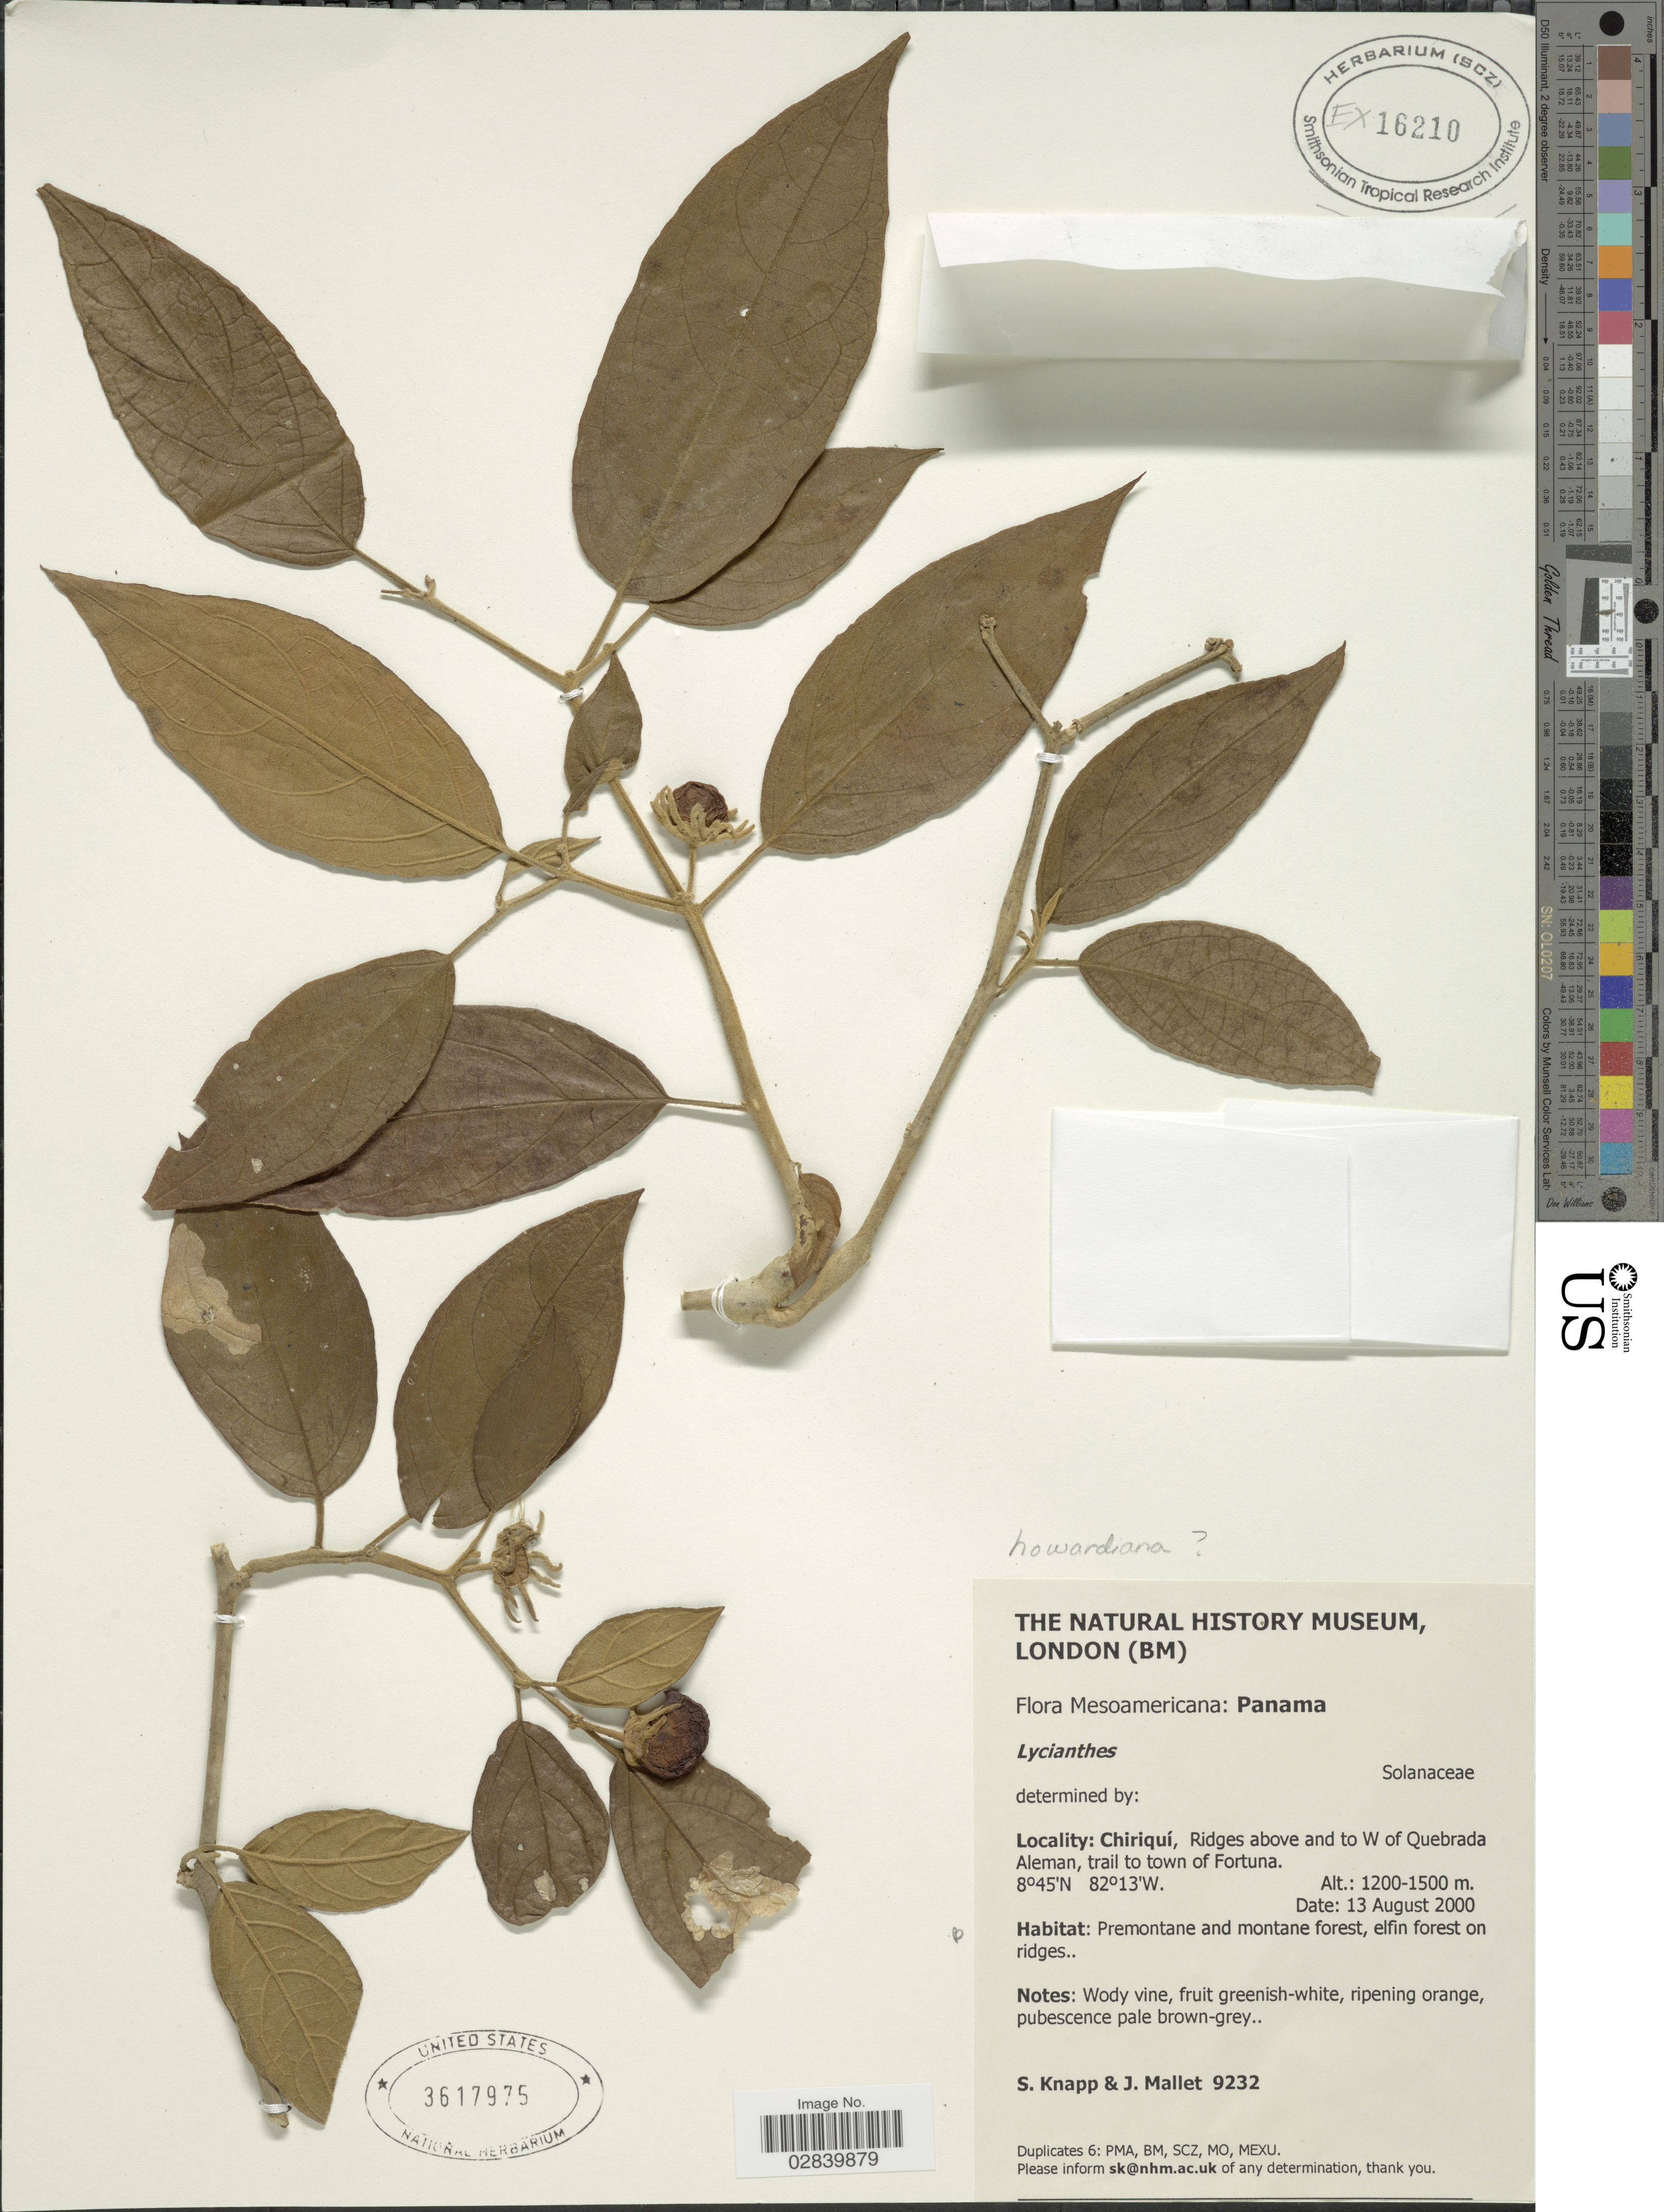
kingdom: Plantae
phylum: Tracheophyta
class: Magnoliopsida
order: Solanales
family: Solanaceae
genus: Lycianthes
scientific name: Lycianthes howardiana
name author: D'Arcy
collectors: S. Knapp & J. Mallet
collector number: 9232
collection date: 2000-08-13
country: Panama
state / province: Chiriqui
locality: Mesoamericana. Ridges above and to W of Quebrada Aleman, trail to town of Fortuna.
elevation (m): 1200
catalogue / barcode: US 3617975